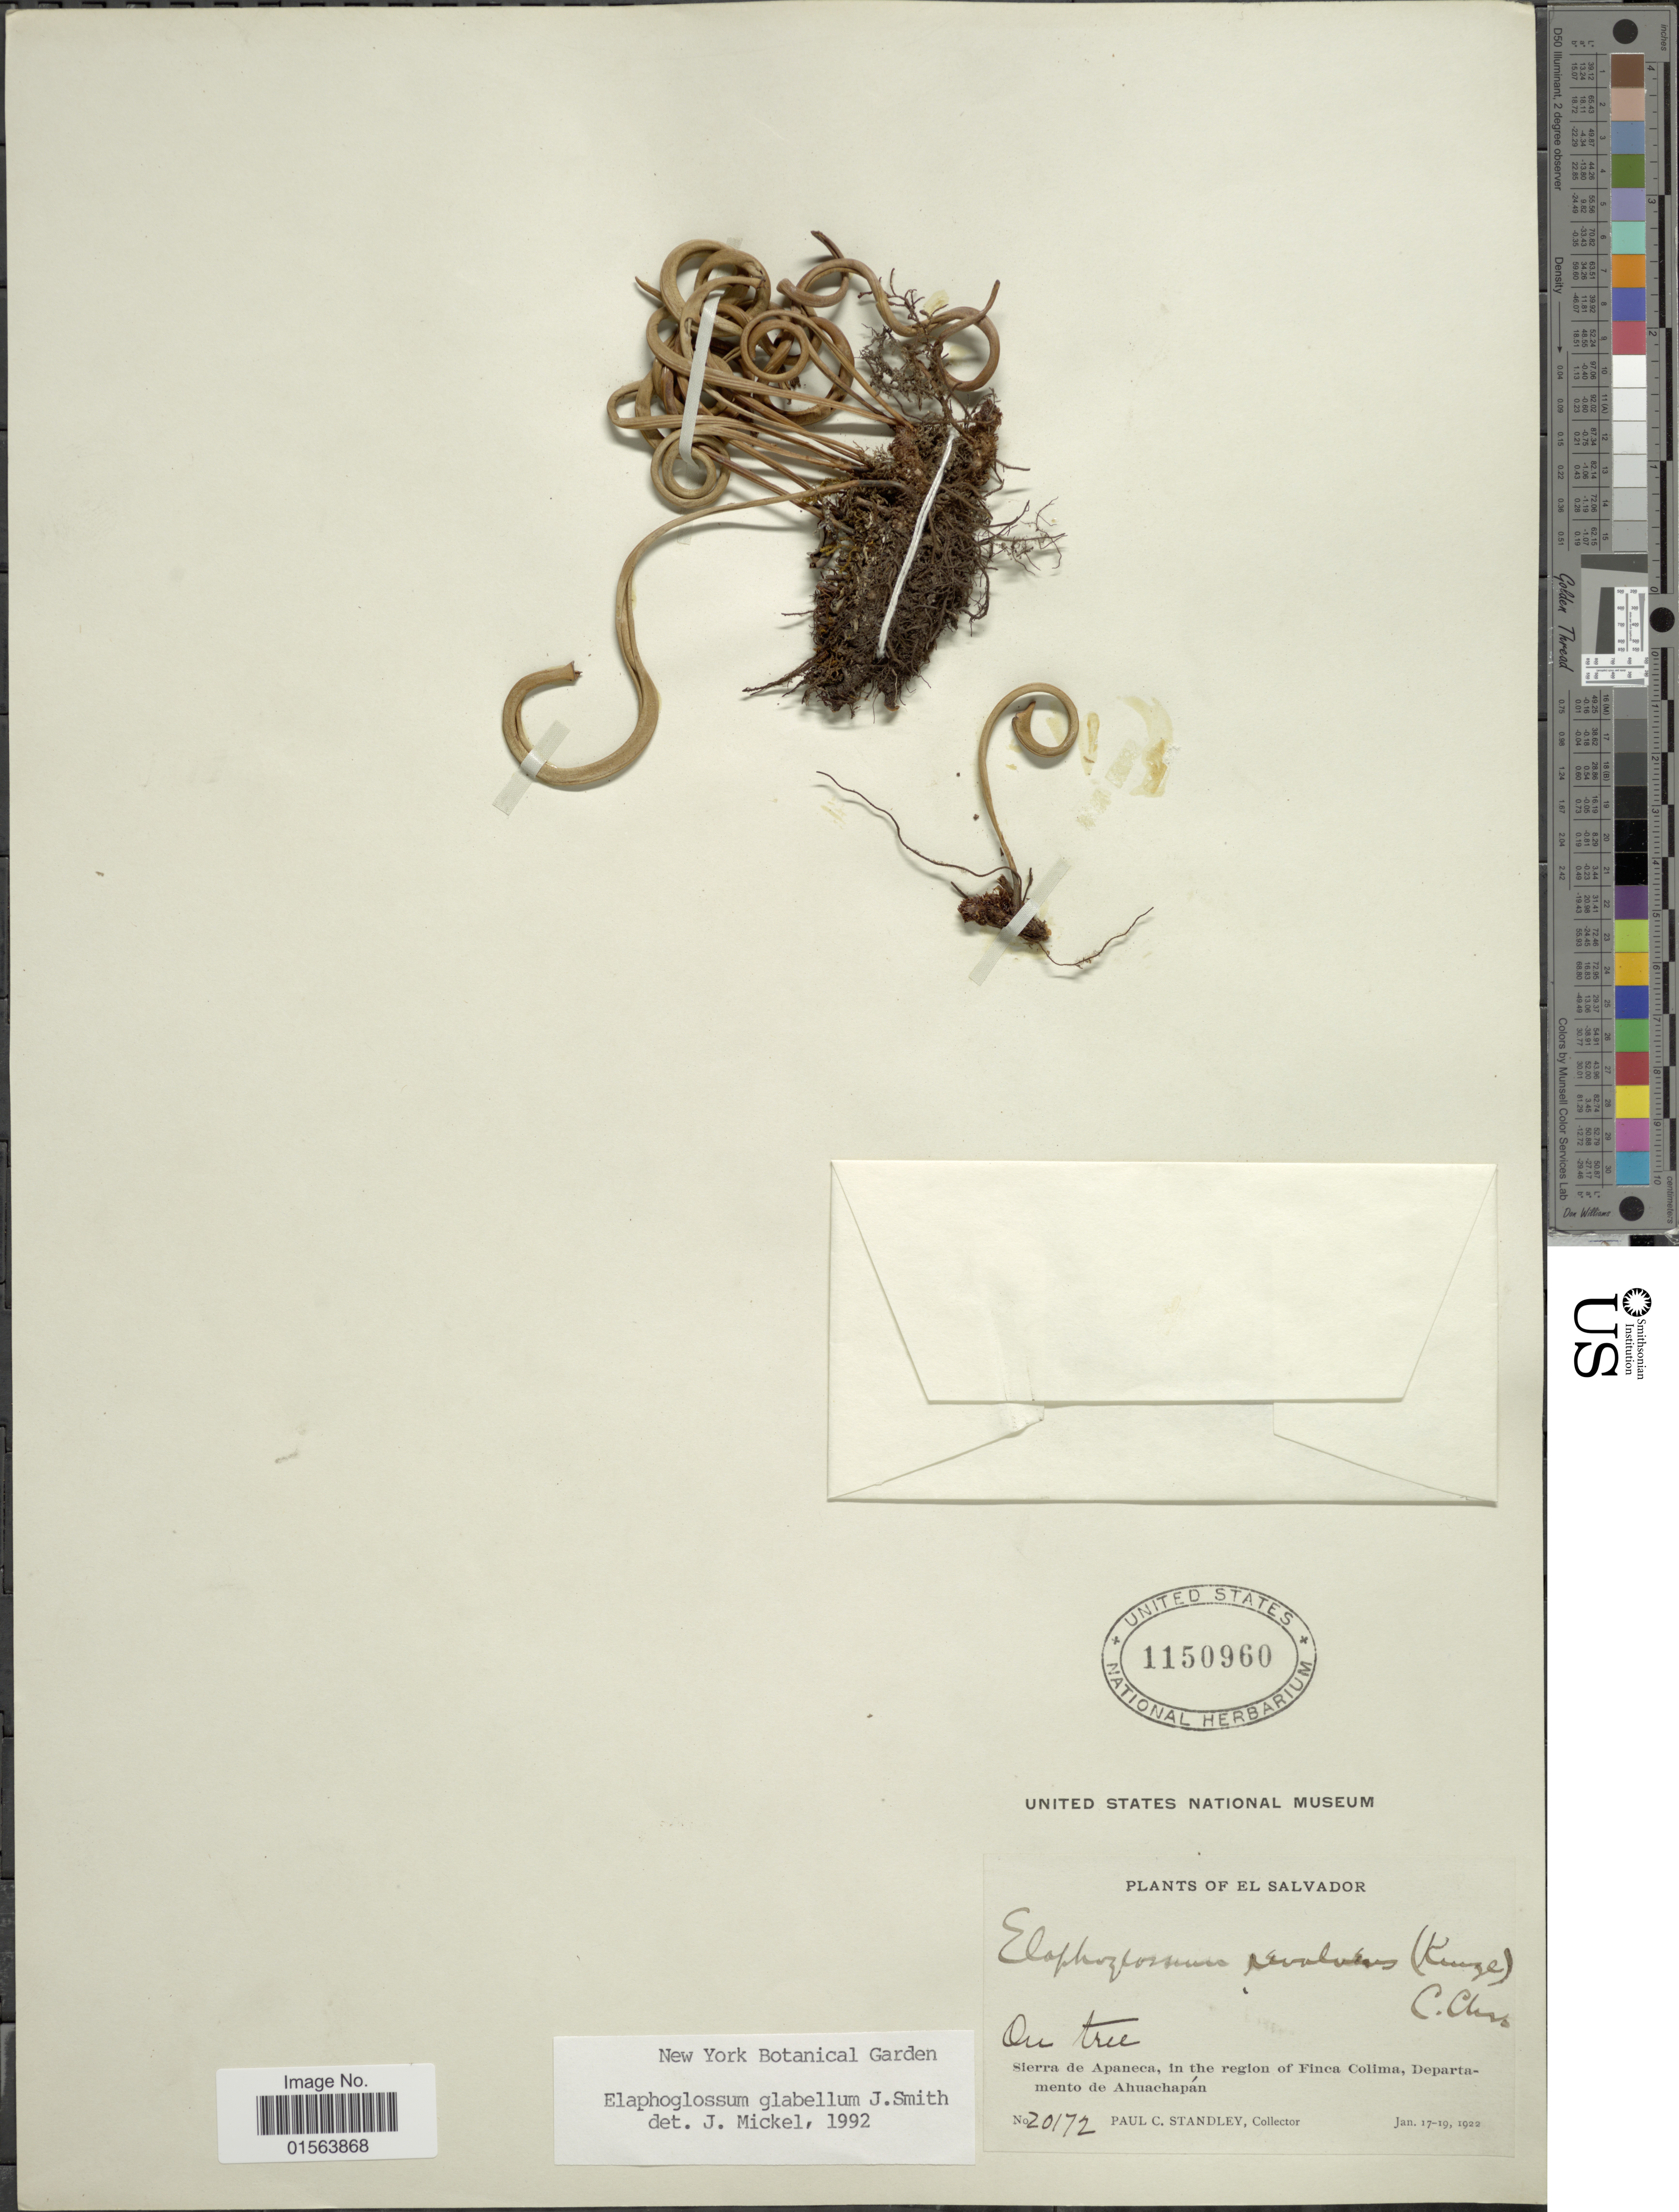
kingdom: Plantae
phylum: Tracheophyta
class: Polypodiopsida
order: Polypodiales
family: Dryopteridaceae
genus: Elaphoglossum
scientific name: Elaphoglossum glabellum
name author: J. Sm.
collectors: P. C. Standley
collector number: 20172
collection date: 1922-01-17/1922-01-19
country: El Salvador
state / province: Ahuachapan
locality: Sierra de Apaneca, in the region of Finca Colima, Departamento de Ahuachapan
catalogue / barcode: US 1150960